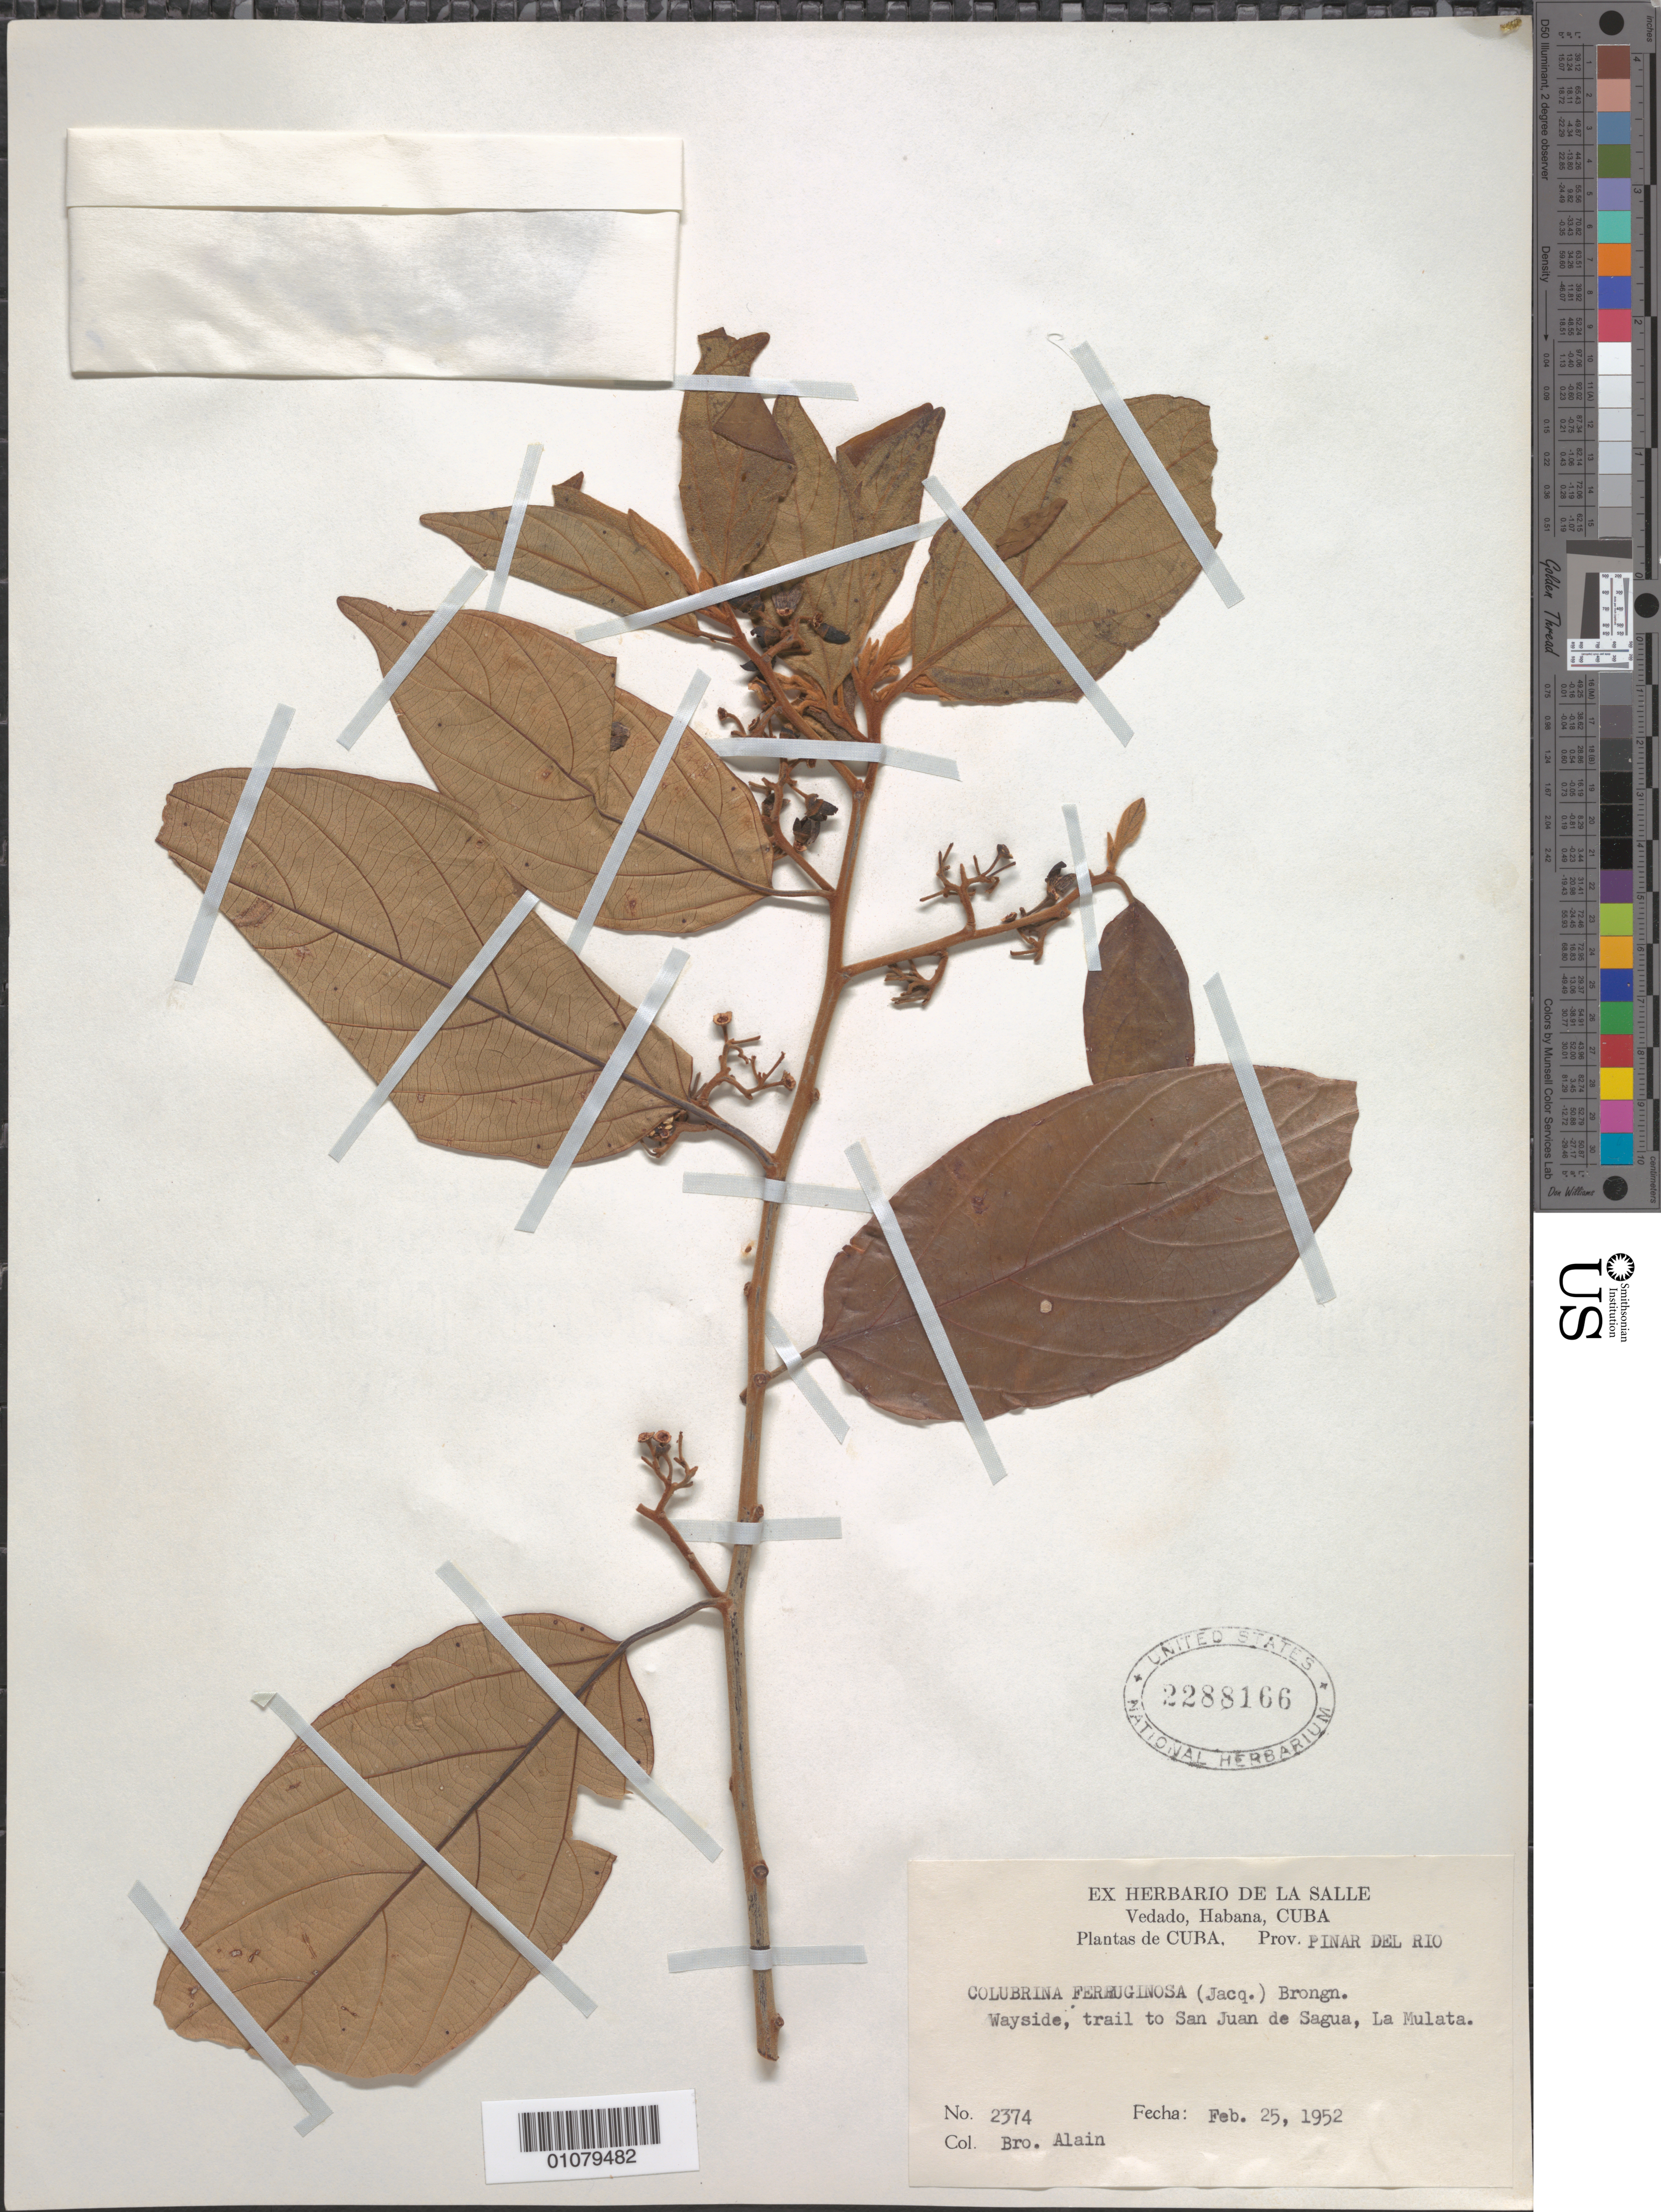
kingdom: Plantae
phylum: Tracheophyta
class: Magnoliopsida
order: Rosales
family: Rhamnaceae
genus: Colubrina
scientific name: Colubrina arborescens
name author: (Mill.) Sarg.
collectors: A. H. Liogier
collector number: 2374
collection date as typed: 25 Feb 1952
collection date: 1952-02-25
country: Cuba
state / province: Pinar del Rio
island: Cuba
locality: Wayside, trail to San Juan de Sagua, La Mulata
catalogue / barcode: US 2288166